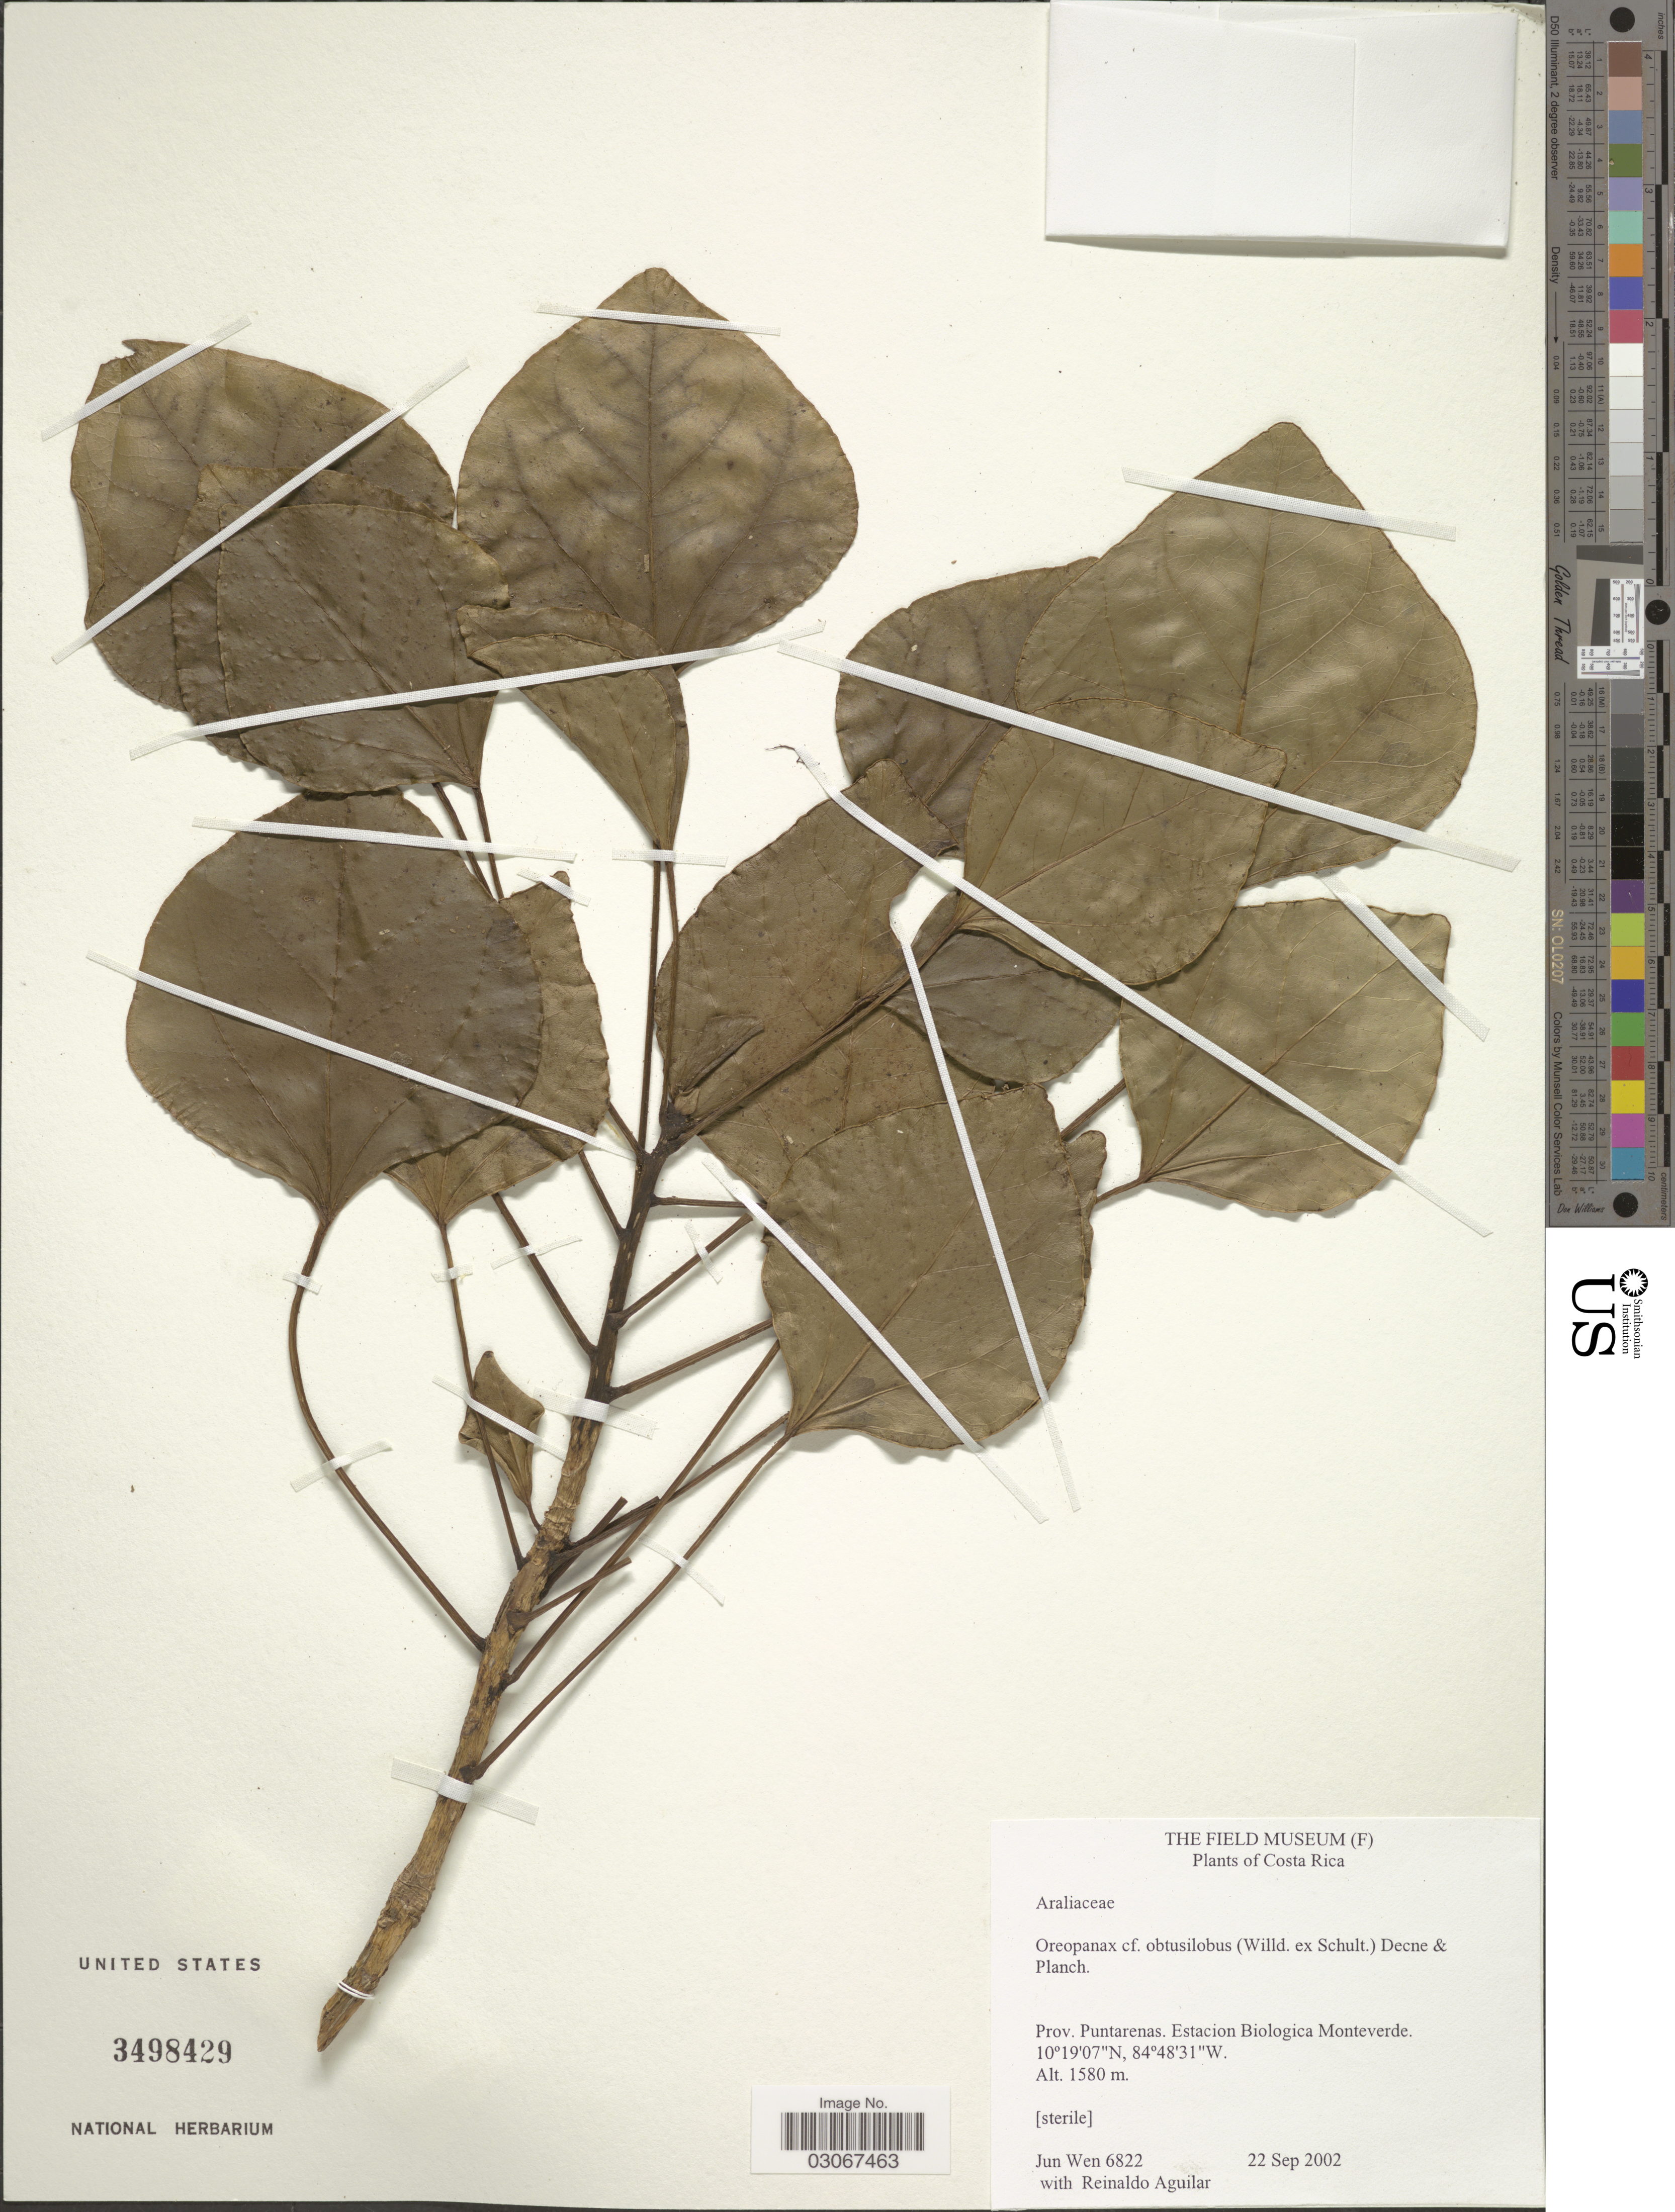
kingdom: Plantae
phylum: Tracheophyta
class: Magnoliopsida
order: Apiales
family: Araliaceae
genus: Oreopanax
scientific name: Oreopanax obtusifolius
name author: L.O. Williams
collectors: J. Wen & R. Aguilar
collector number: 6822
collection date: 2002-09-22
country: Costa Rica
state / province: Puntarenas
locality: Estacion Biologica Monteverde.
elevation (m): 1580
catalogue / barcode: US 3498429